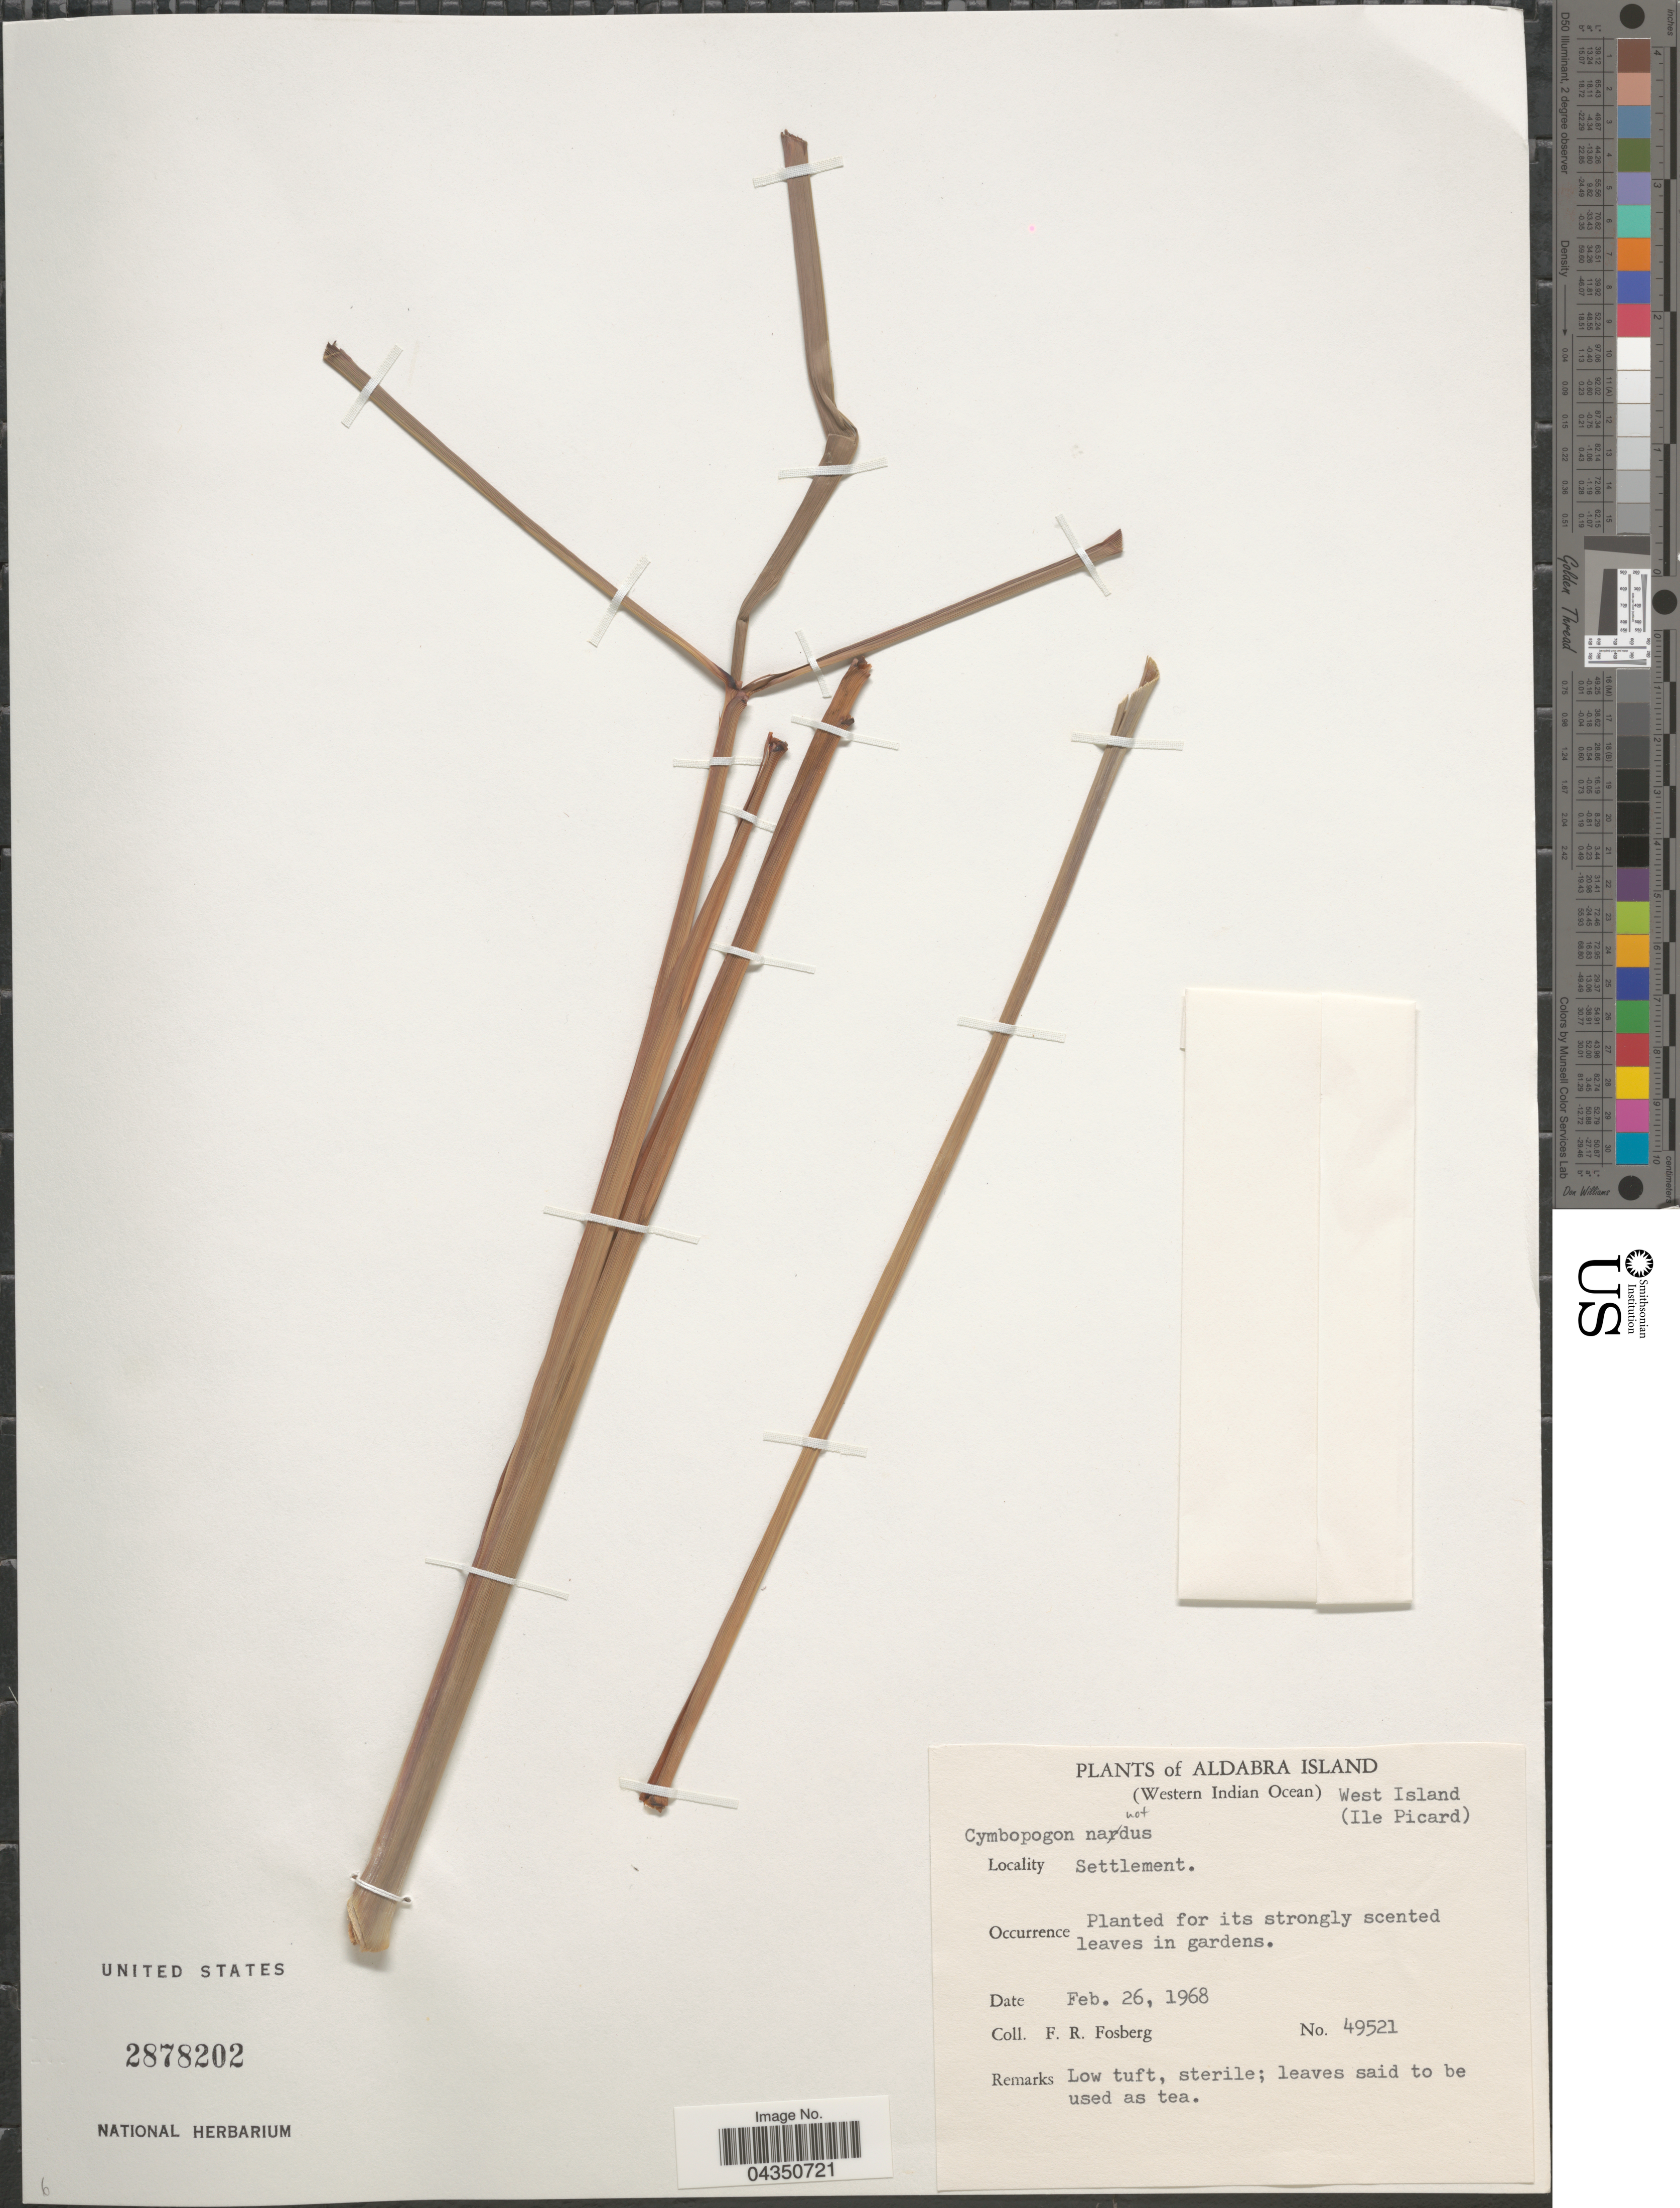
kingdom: Plantae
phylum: Tracheophyta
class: Liliopsida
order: Poales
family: Poaceae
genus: Cymbopogon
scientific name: Cymbopogon sp.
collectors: F. R. Fosberg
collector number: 49521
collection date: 1968-02-26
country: Seychelles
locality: Aldabra Island (Western Indian Ocean). West Island (Ile Picard). Settlement.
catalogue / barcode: US 2878202